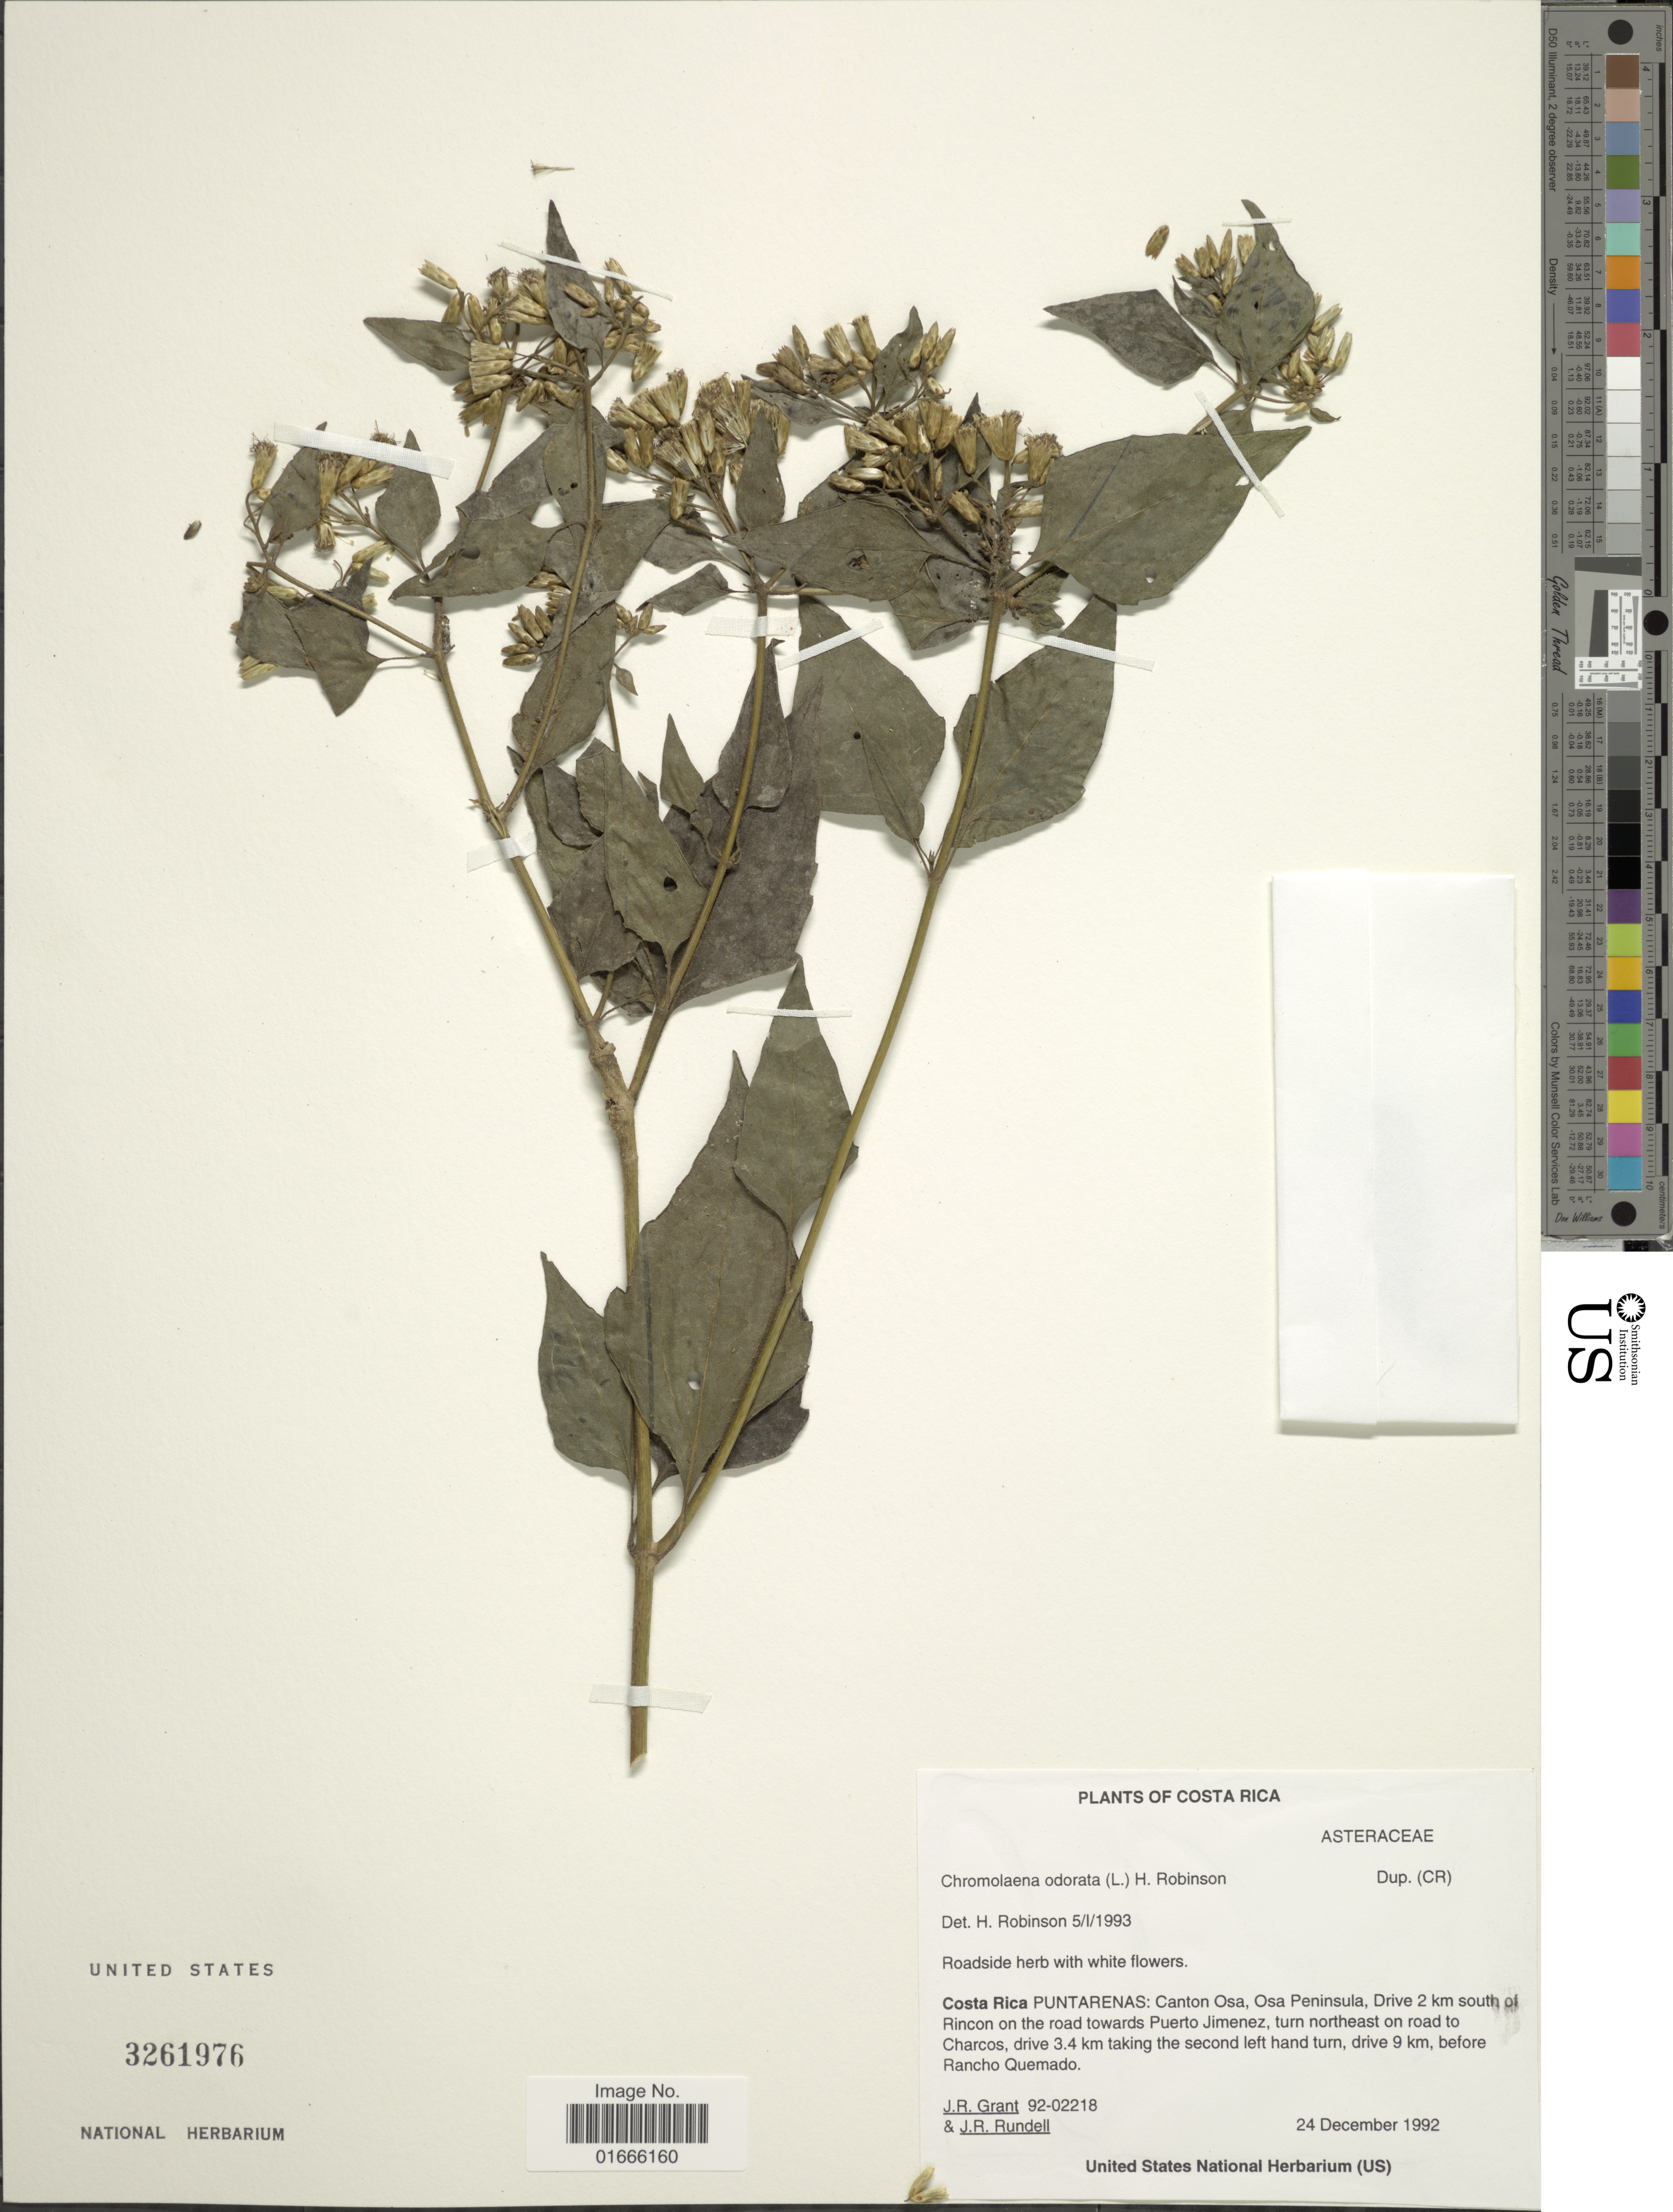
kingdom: Plantae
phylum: Tracheophyta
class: Magnoliopsida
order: Asterales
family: Asteraceae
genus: Chromolaena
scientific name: Chromolaena odorata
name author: (L.) R.M. King & H. Rob.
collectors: J. Grant & J. R. Rundell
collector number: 92-02218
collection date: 1992-12-24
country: Costa Rica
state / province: Puntarenas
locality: Canton Osa Peninsula, Drive 2 km south of Rincon on the road towards Puerto Jimenez, turn northeast on road to Charcos, drive 3.4 km taking the second left hand turn, drive 9 km, before Rancho Quemado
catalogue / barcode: US 3261976